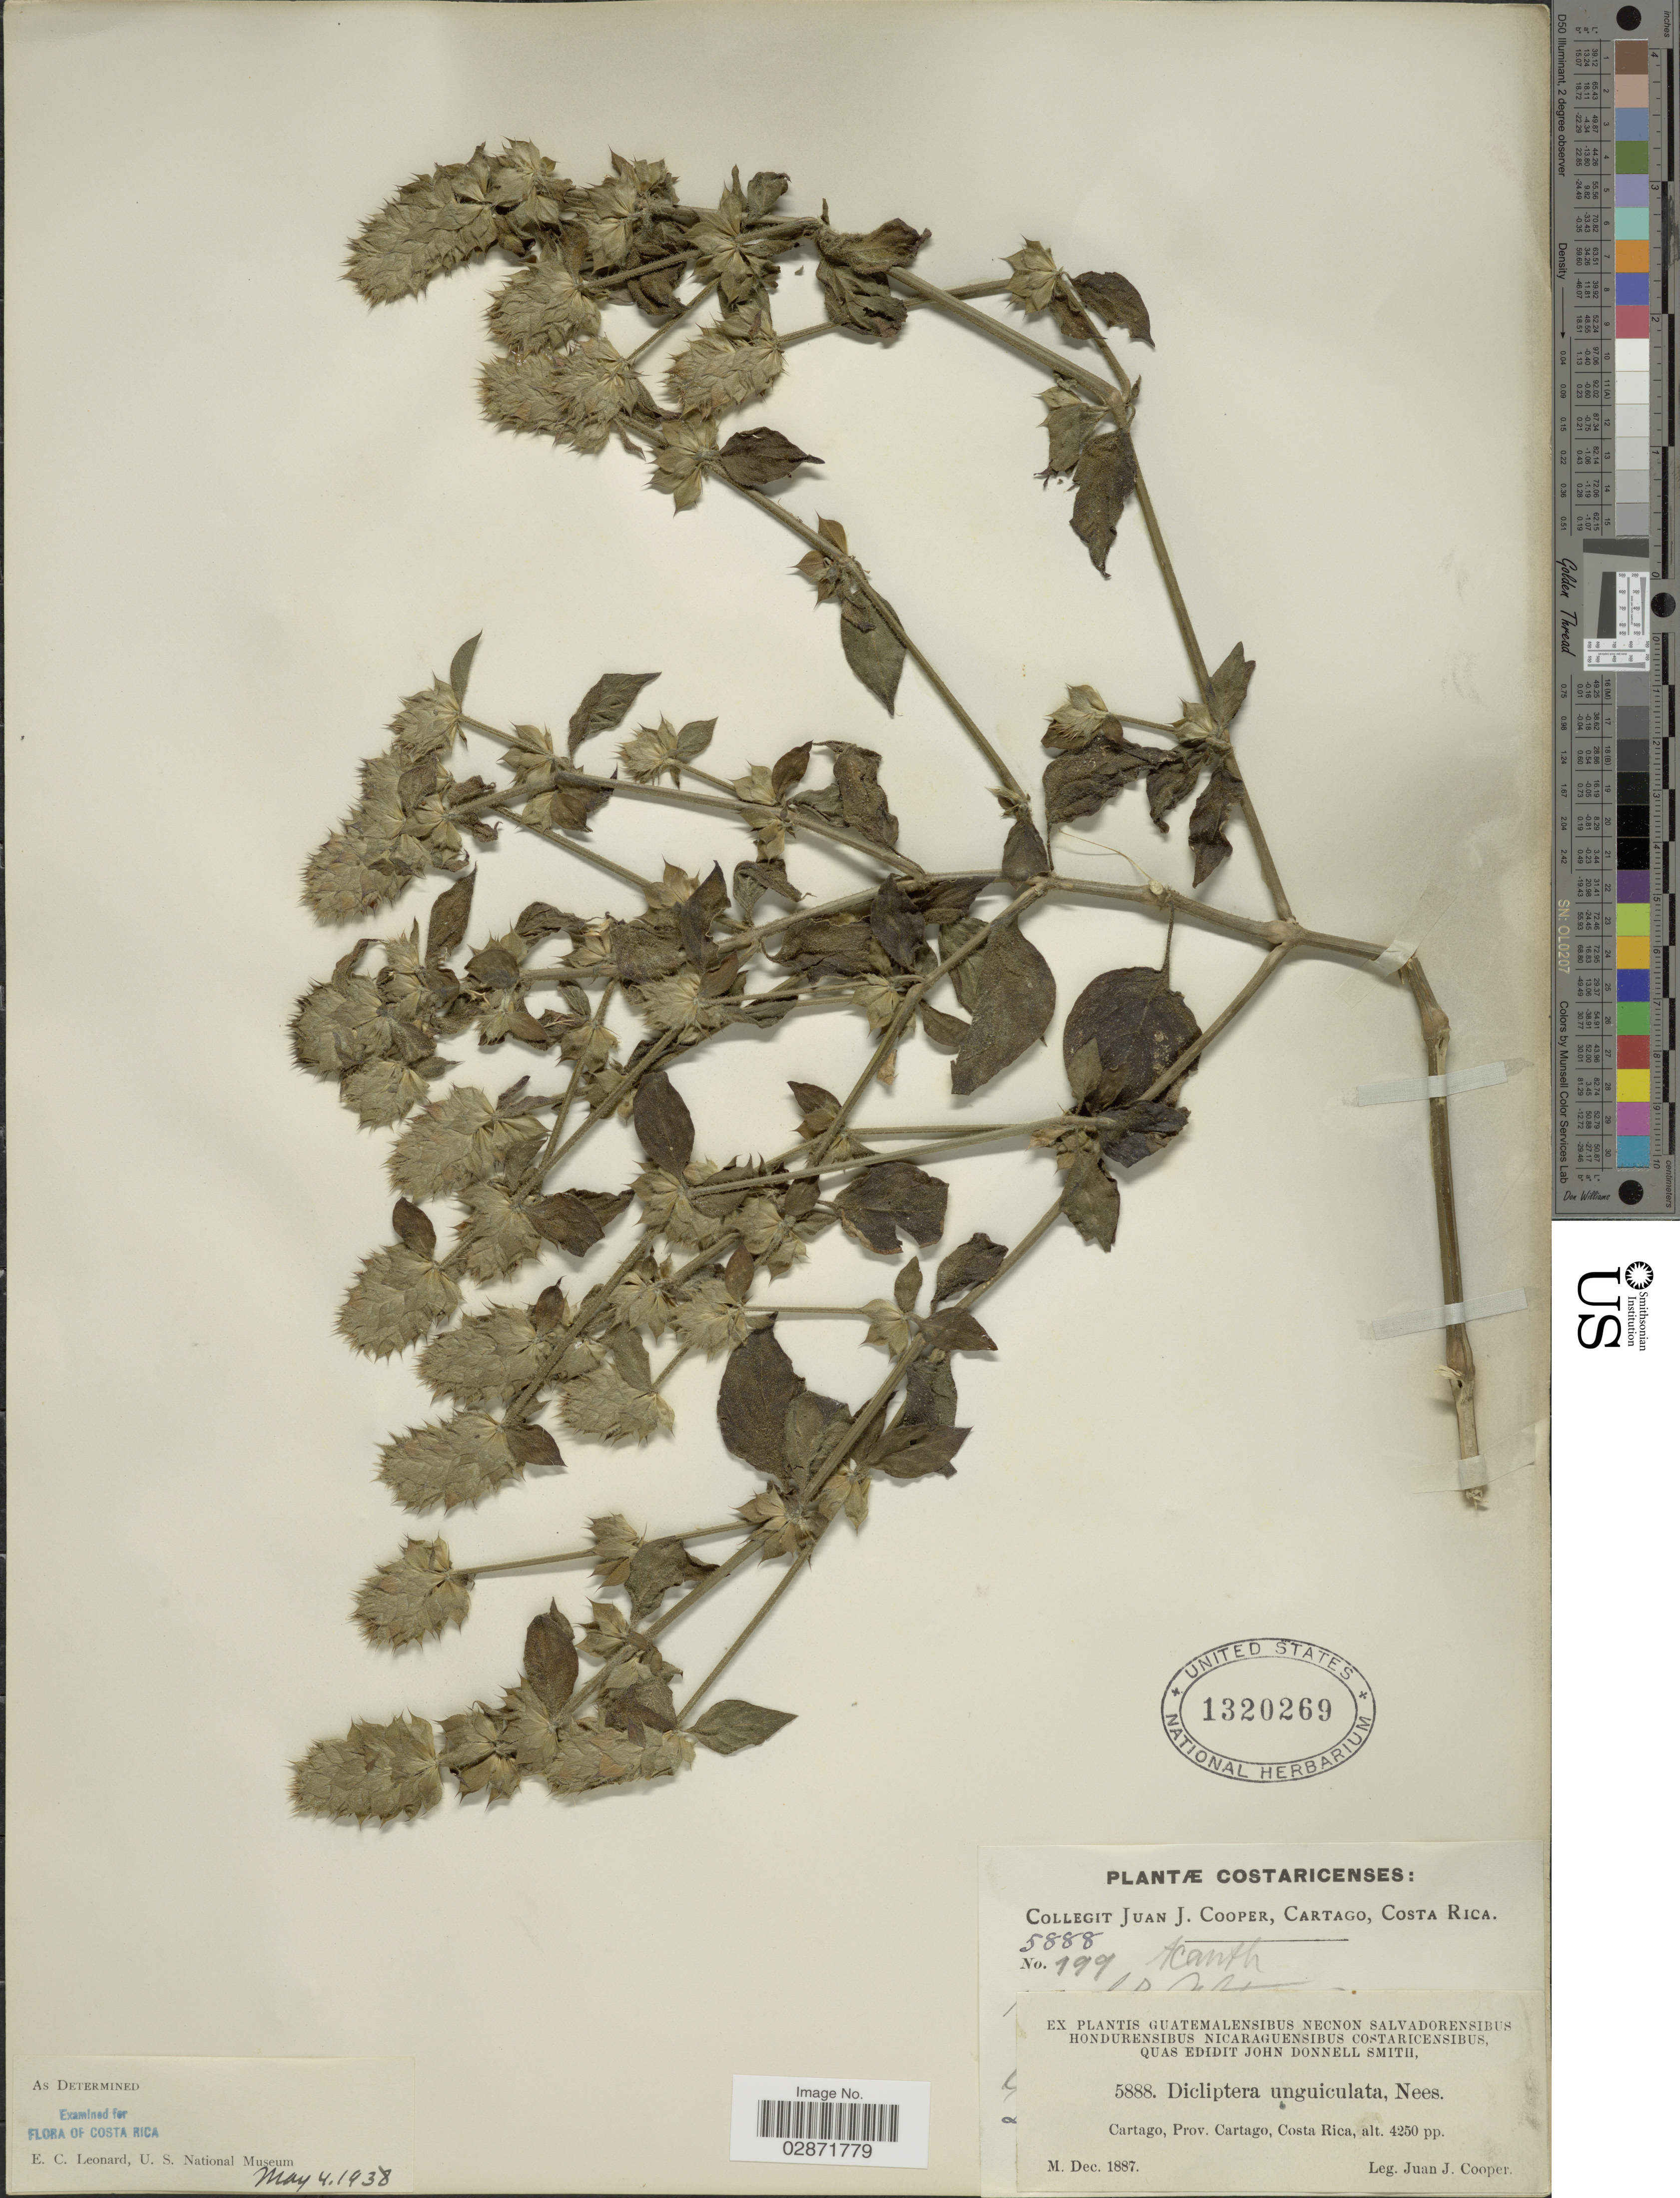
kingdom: Plantae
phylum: Tracheophyta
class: Magnoliopsida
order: Lamiales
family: Acanthaceae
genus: Dicliptera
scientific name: Dicliptera unguiculata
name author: Nees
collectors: J. J. Cooper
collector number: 5888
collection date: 1887-12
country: Costa Rica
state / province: Cartago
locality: Cartago, Prov. Cartago.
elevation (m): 1295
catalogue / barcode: US 1320269